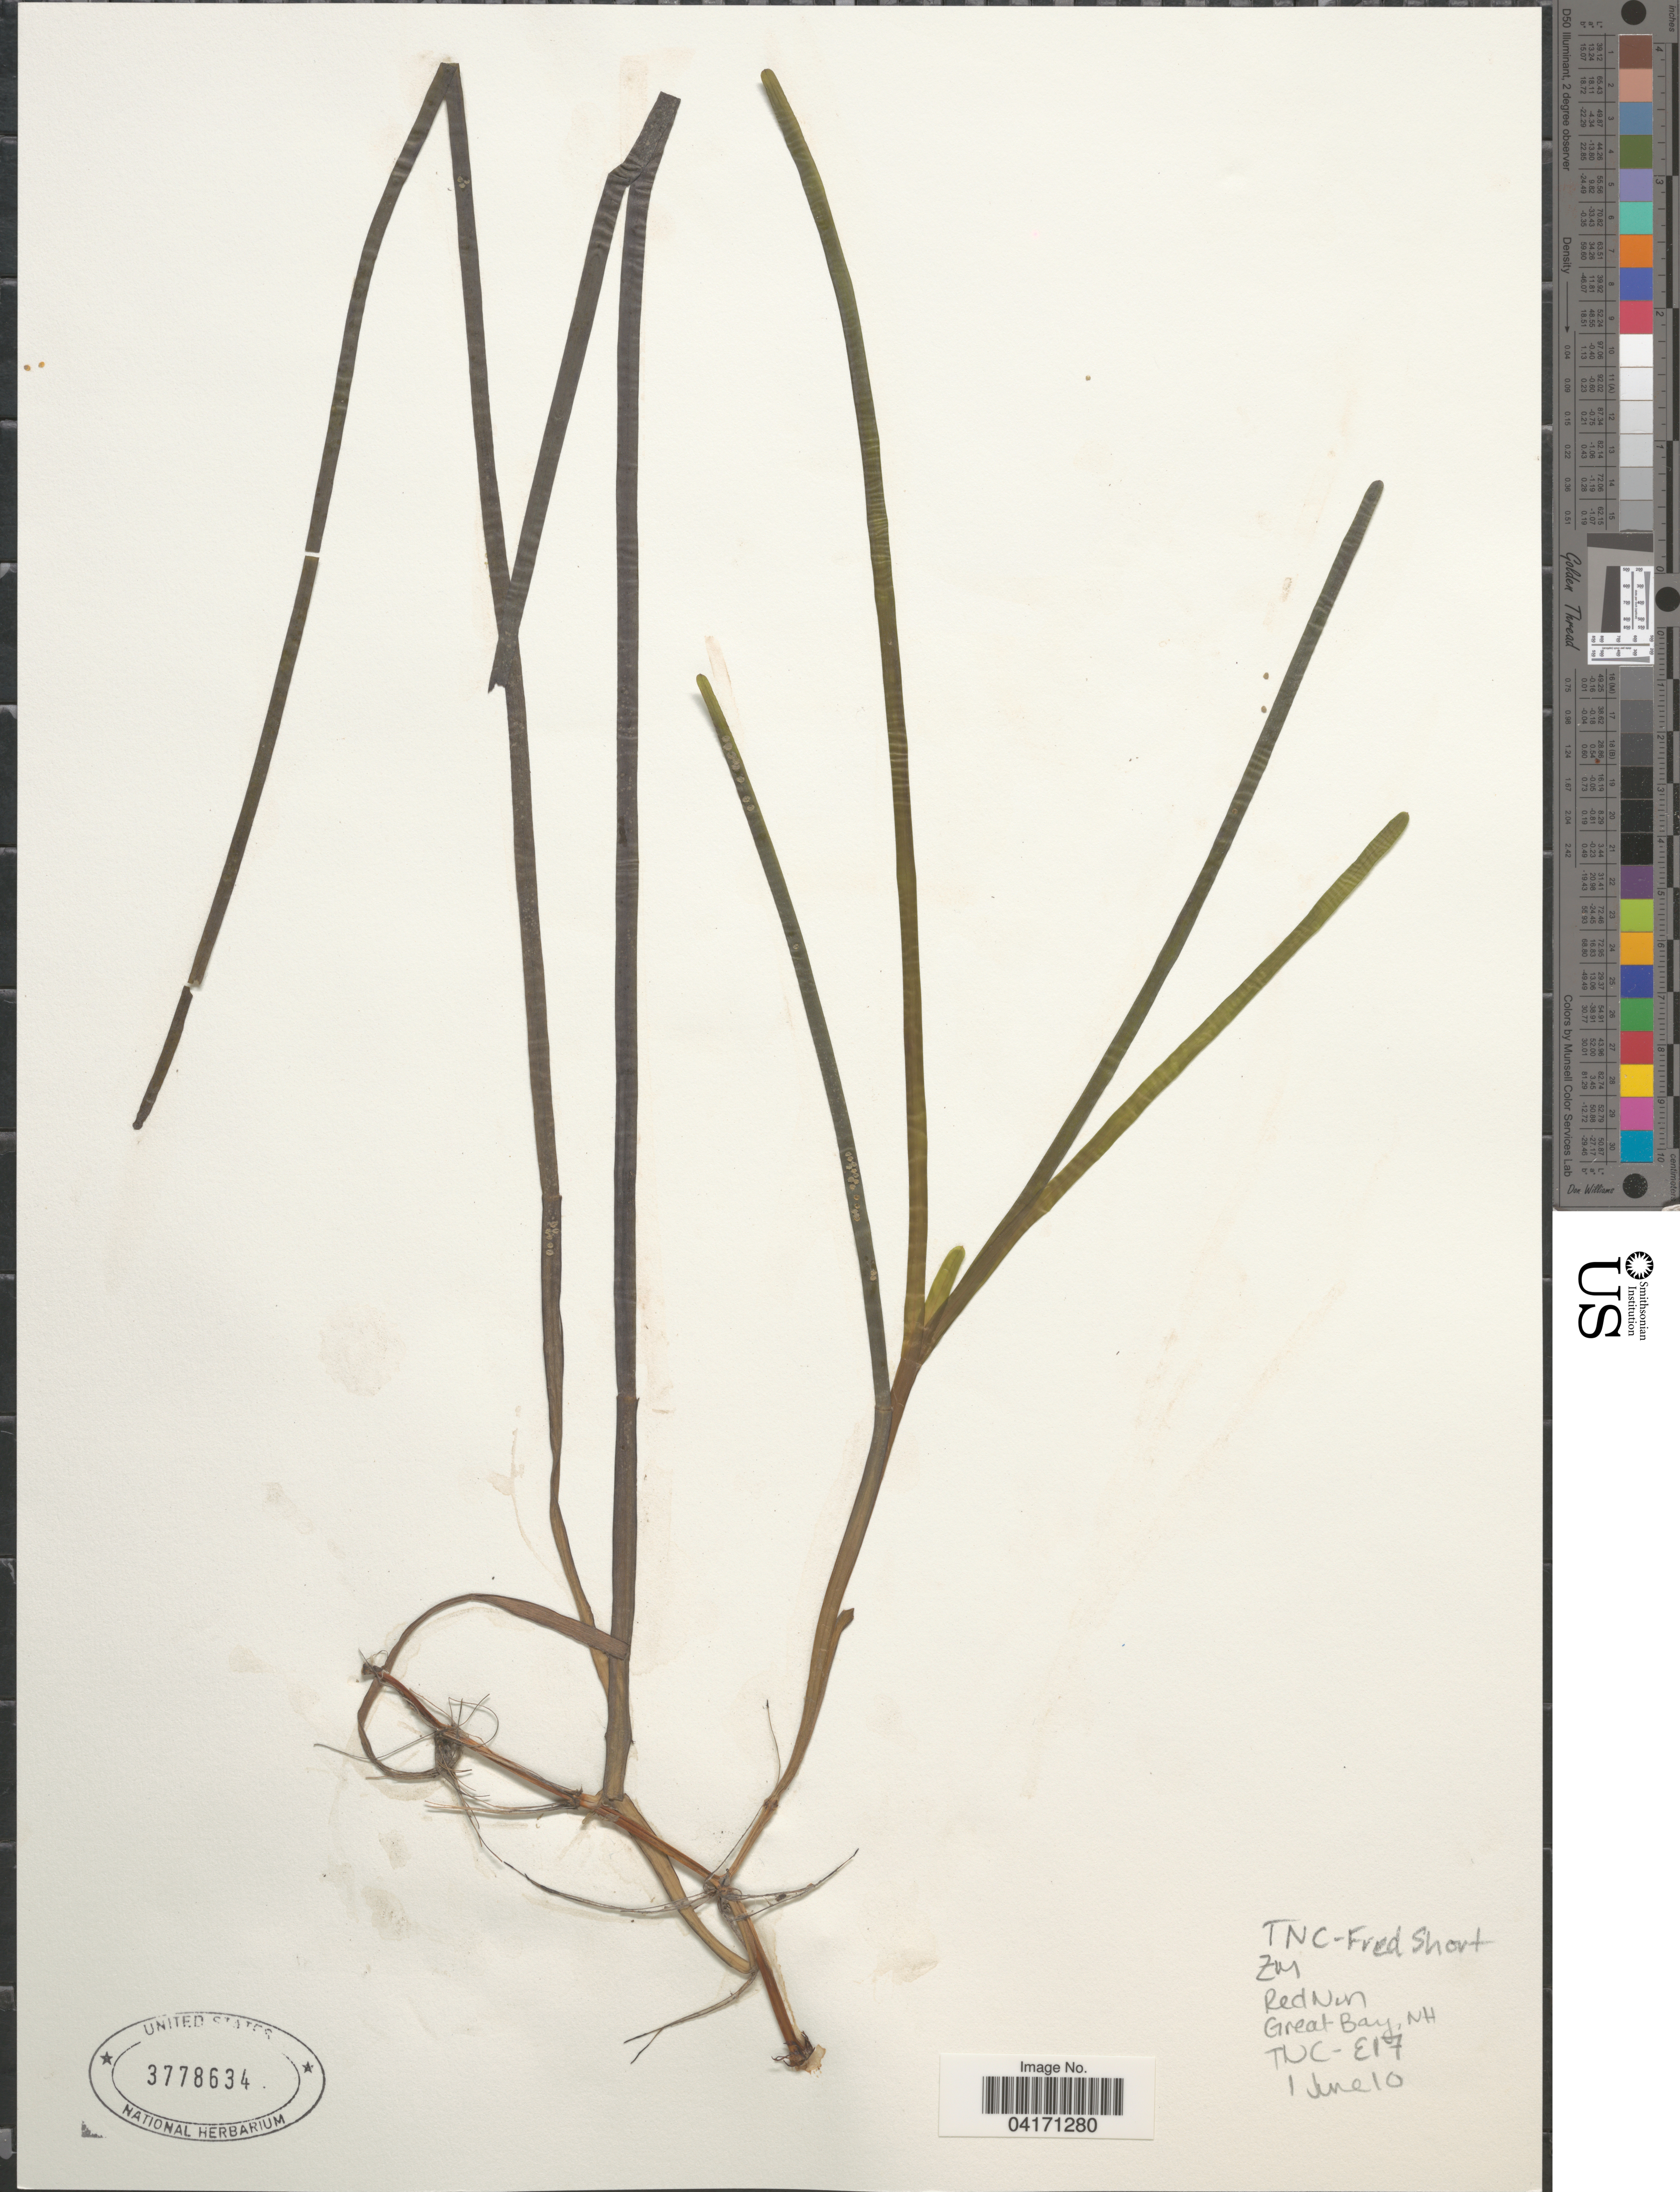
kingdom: Plantae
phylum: Tracheophyta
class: Liliopsida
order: Alismatales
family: Zosteraceae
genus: Zostera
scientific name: Zostera marina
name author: L.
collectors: F. Short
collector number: TNC-E17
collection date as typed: Transcribed d/m/y: 1/6/10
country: United States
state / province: New Hampshire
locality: Red Nun. Great Bay.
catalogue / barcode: US 3778634